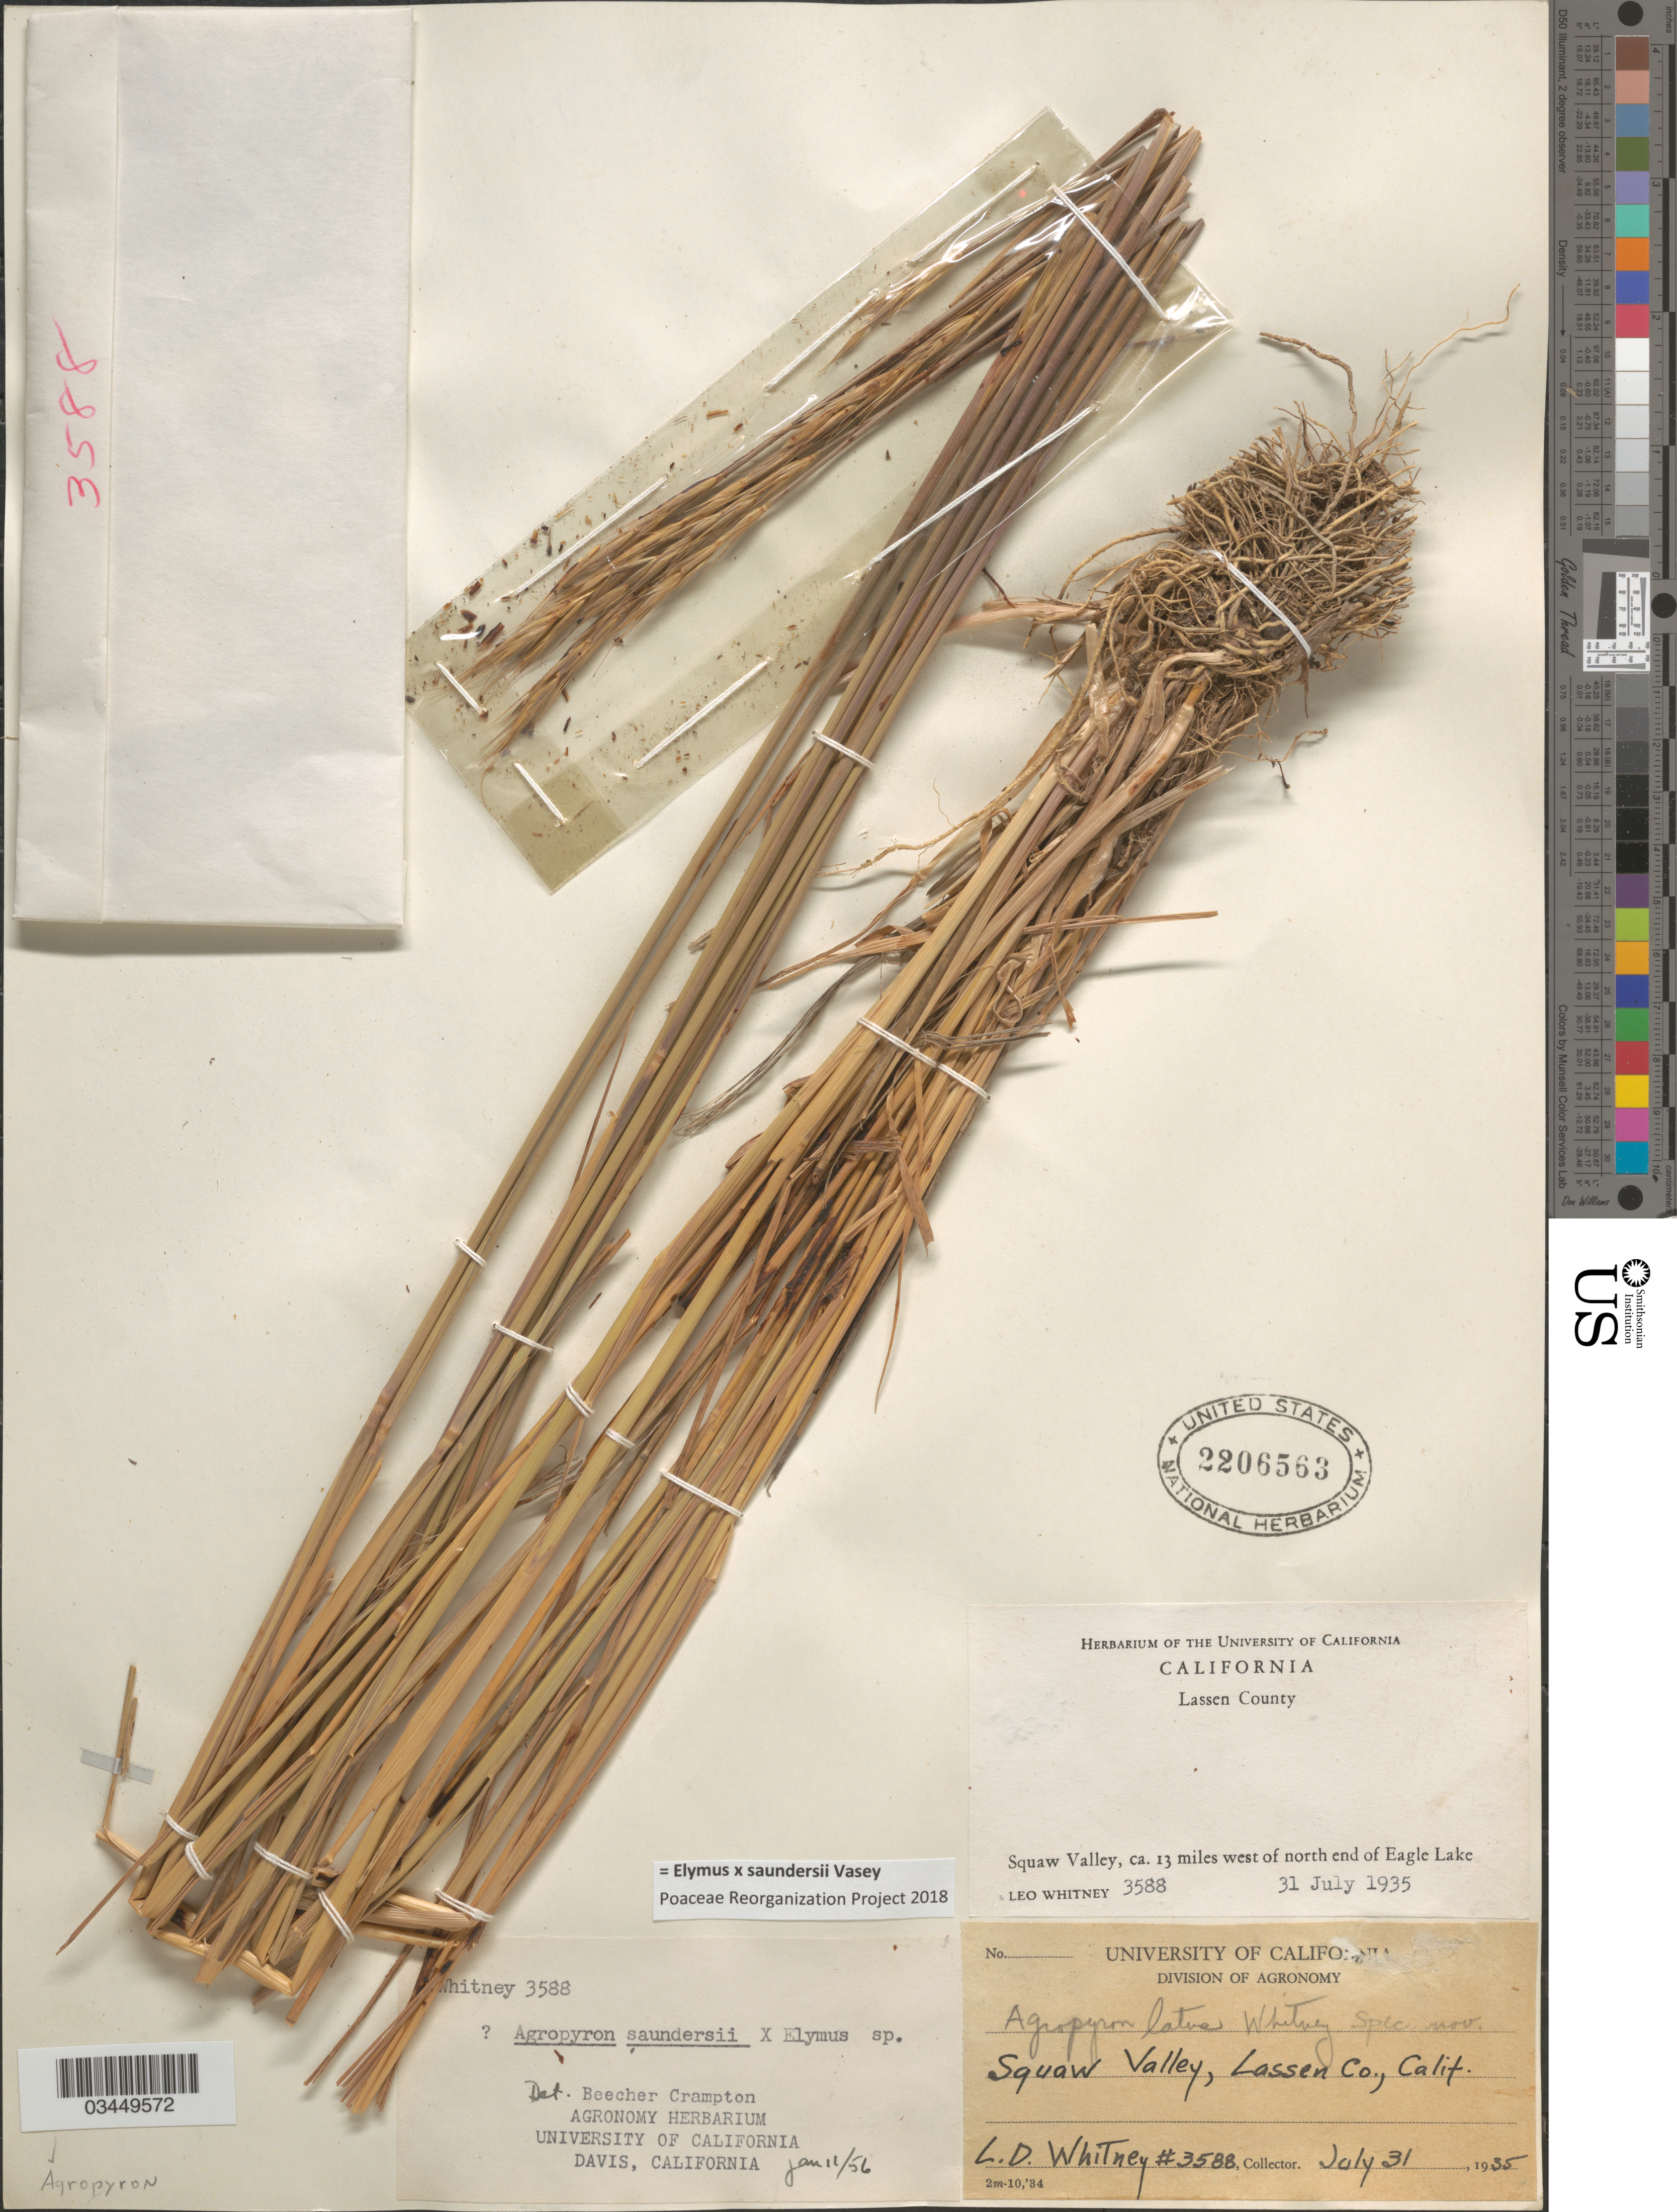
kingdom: Plantae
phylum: Tracheophyta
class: Liliopsida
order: Poales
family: Poaceae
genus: Elymus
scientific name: Elymus x saundersii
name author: Vasey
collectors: L. Whitney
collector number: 3588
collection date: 1935-07-31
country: United States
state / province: California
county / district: Lassen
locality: Lassen County. Squaw Valley, ca. 13 miles west of north end of Eagle Lake.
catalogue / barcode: US 2206563